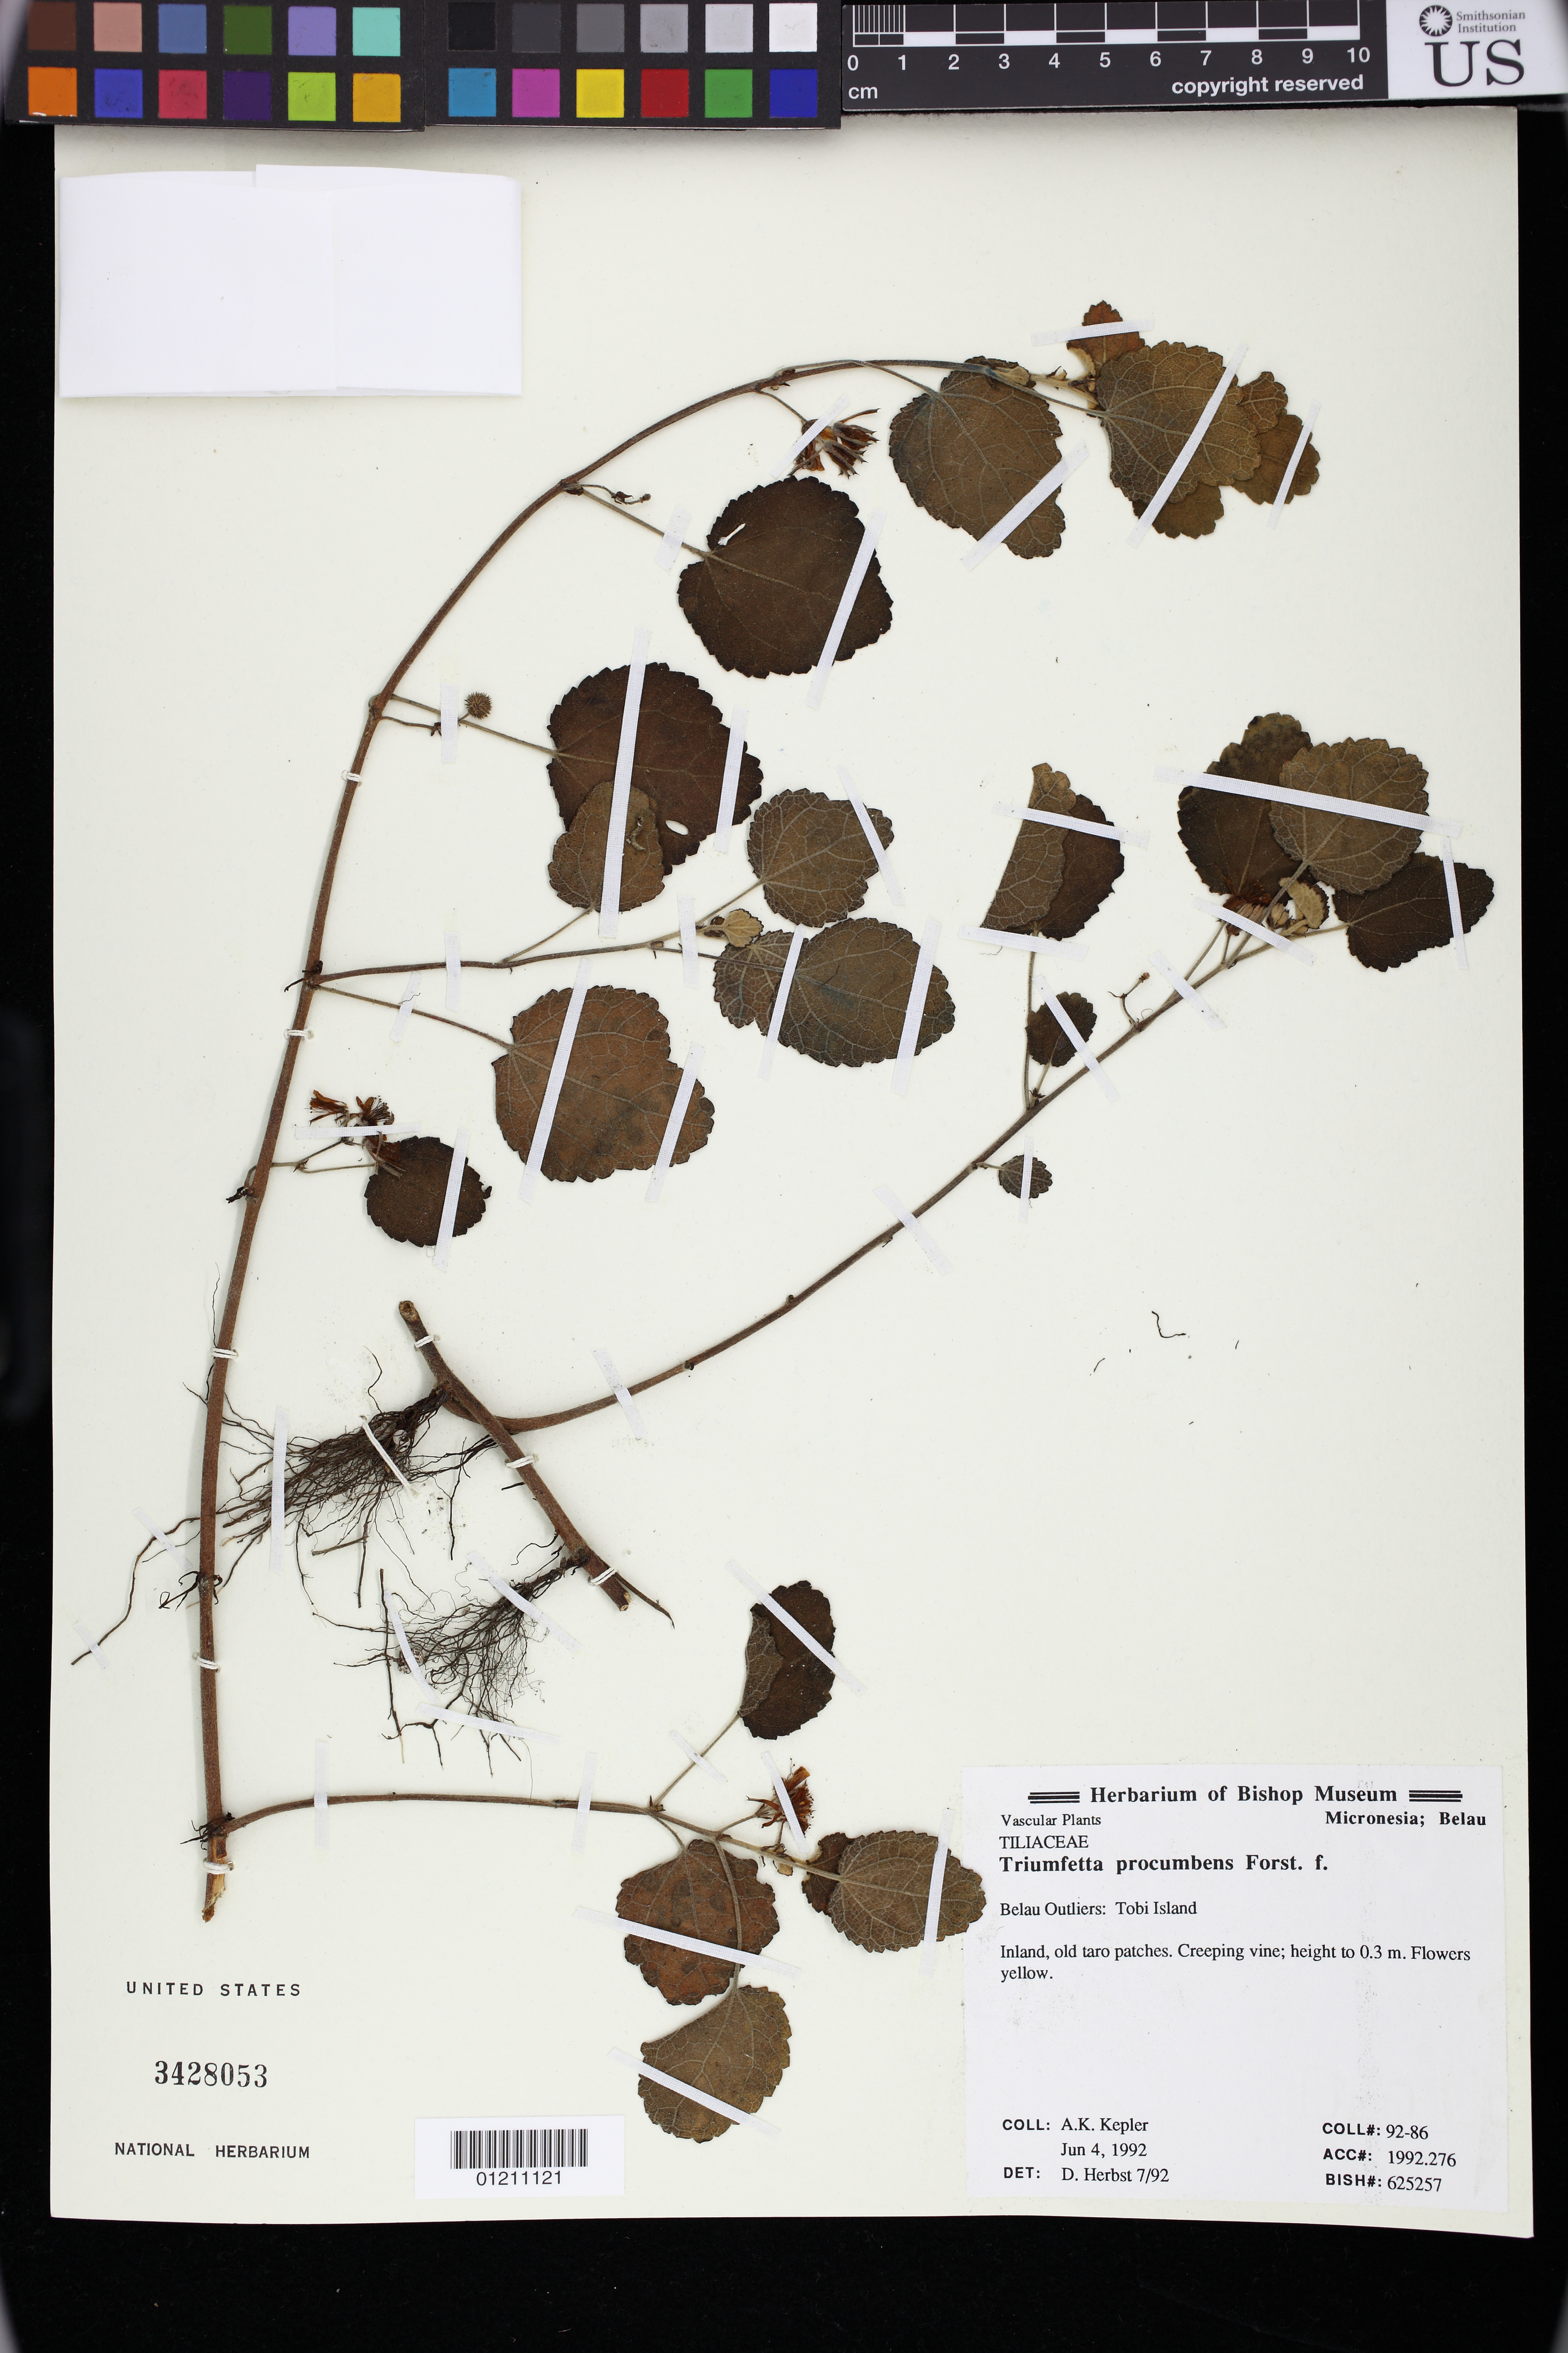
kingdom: Plantae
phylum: Tracheophyta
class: Magnoliopsida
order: Malvales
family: Malvaceae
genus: Triumfetta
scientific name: Triumfetta procumbens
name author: G. Forst.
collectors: A. K. Kepler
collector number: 92-86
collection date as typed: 06 Apr 1992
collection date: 1992-04-06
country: Palau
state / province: Belau Outliers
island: Tobi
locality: Micronesia: Belau. Belau Outliers: Tobi Island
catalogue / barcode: US 3428053